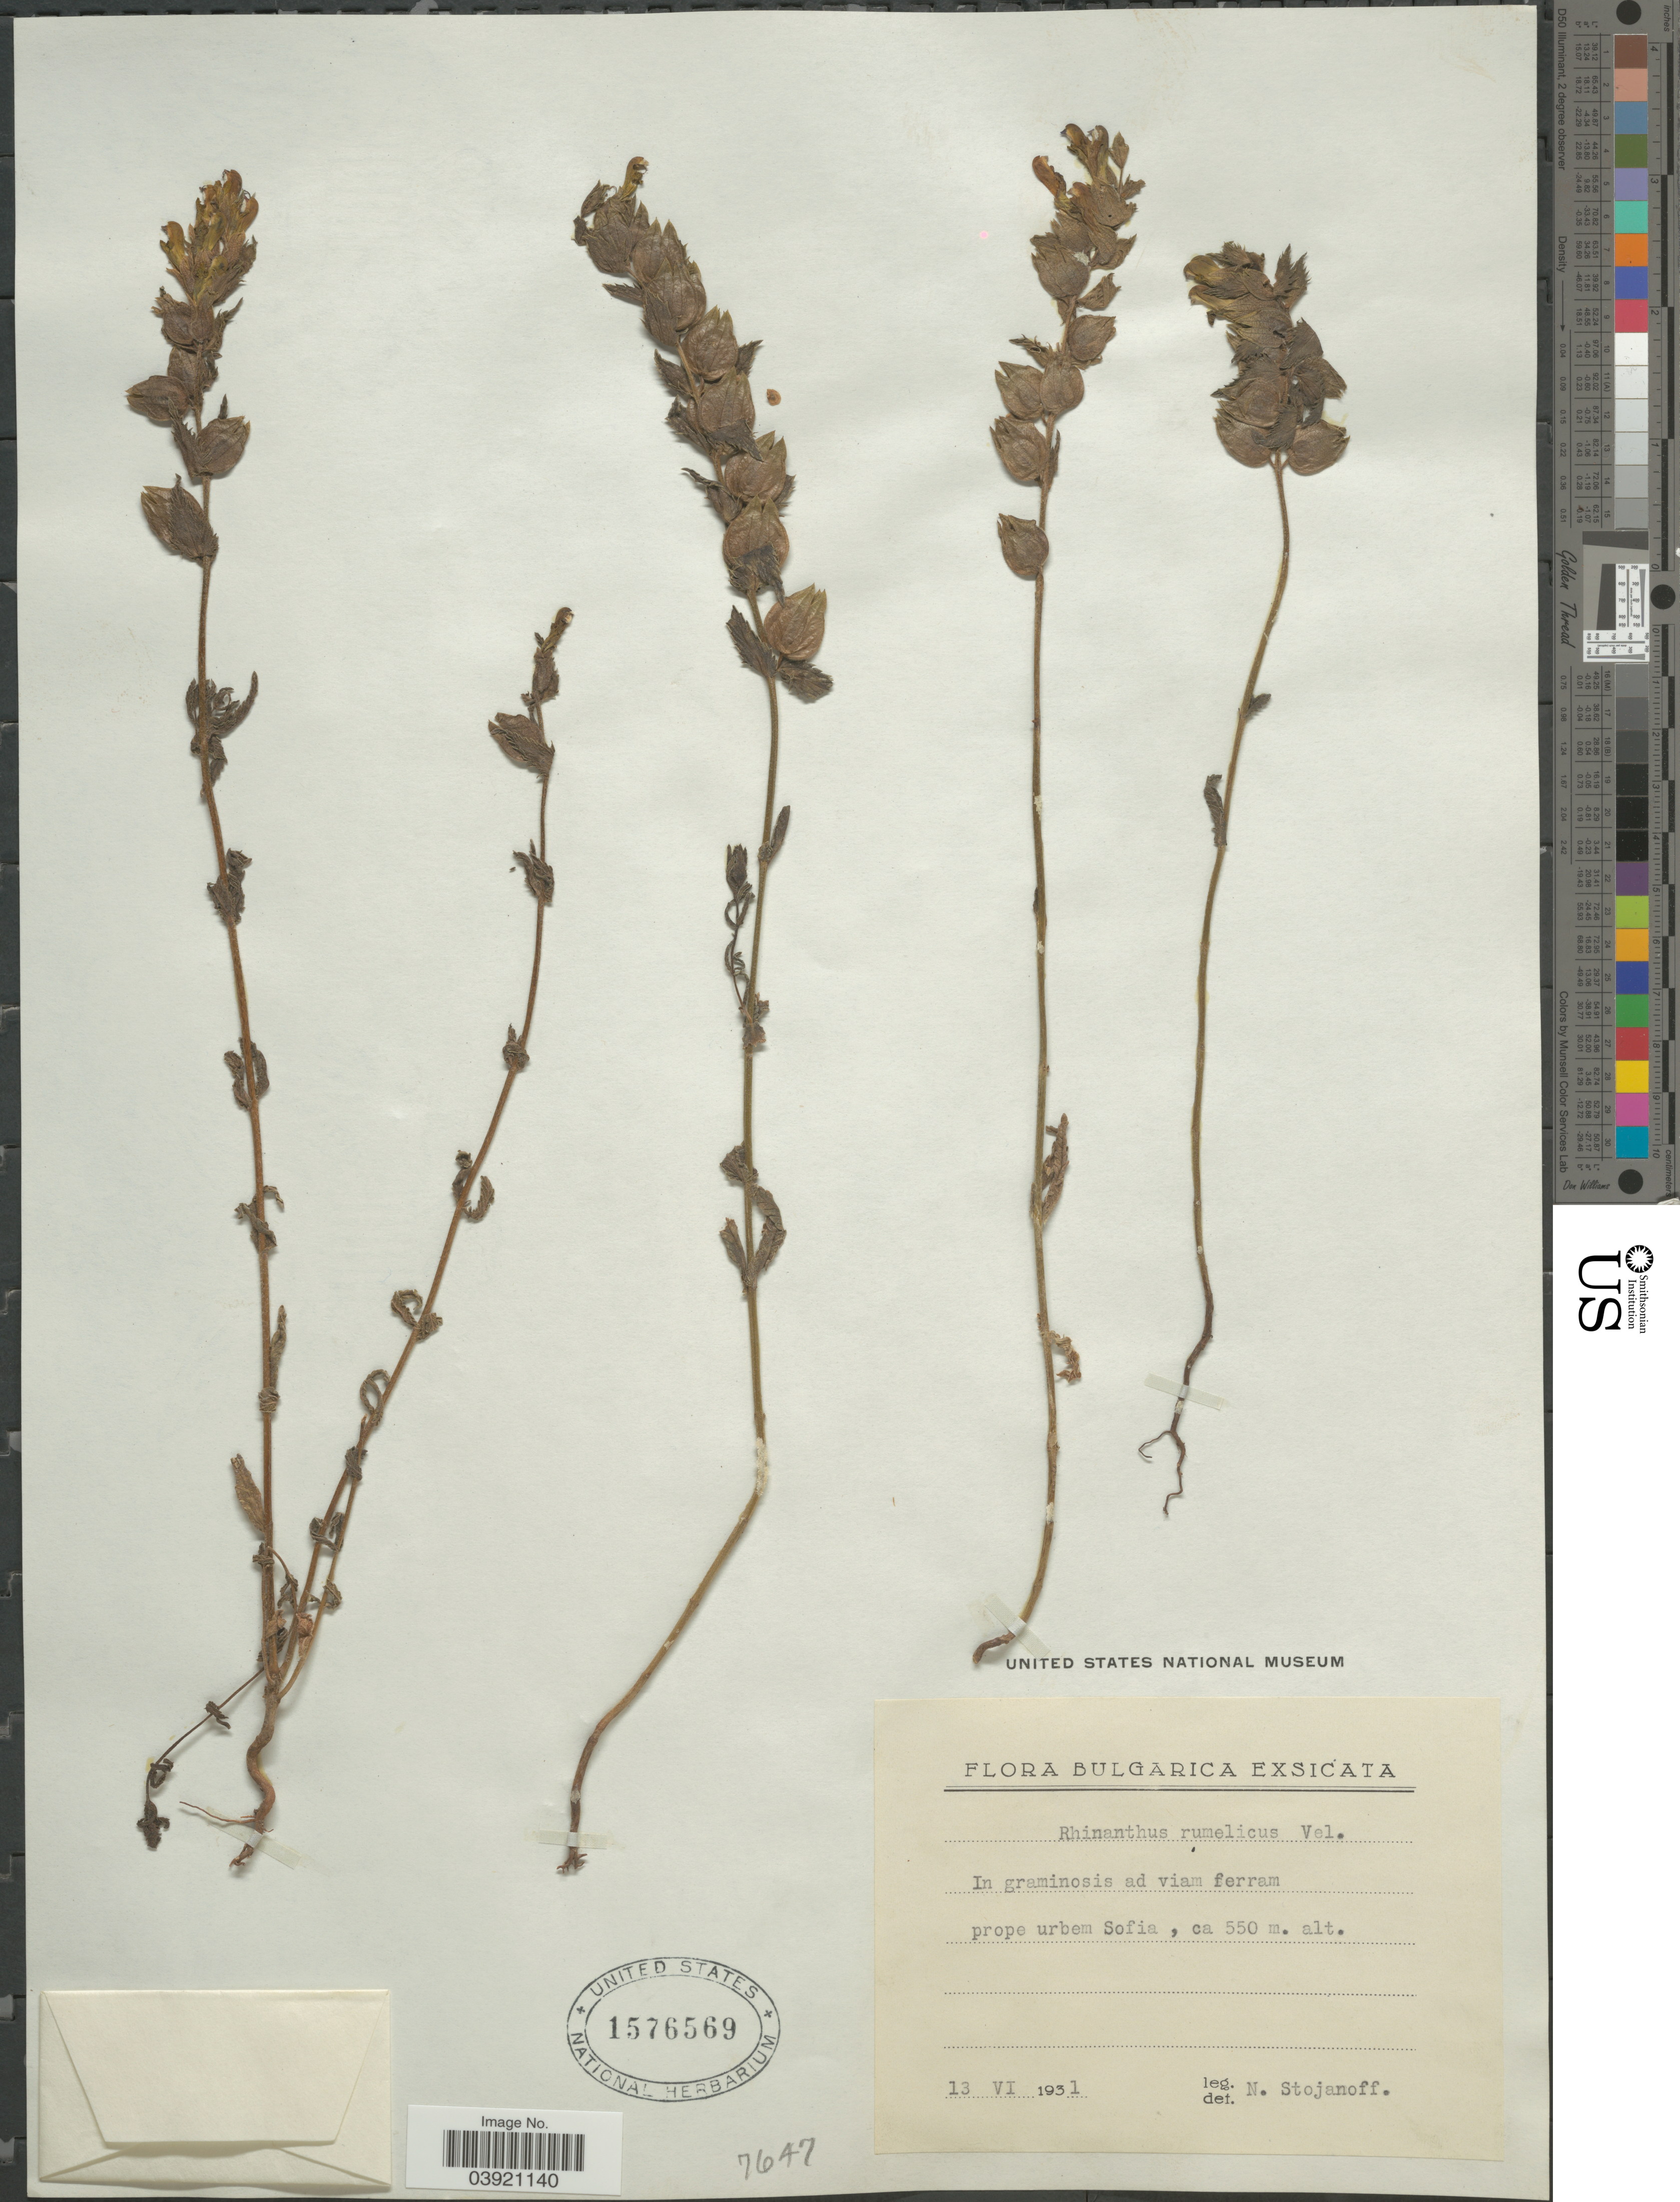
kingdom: Plantae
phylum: Tracheophyta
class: Magnoliopsida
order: Lamiales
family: Orobanchaceae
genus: Rhinanthus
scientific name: Rhinanthus rumelicus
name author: Velen.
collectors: N. Stojanoff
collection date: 1931-06-13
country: Bulgaria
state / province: Sofia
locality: In graminosis ad viam ferram prope urbem Sofia.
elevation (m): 550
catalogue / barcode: US 1576569